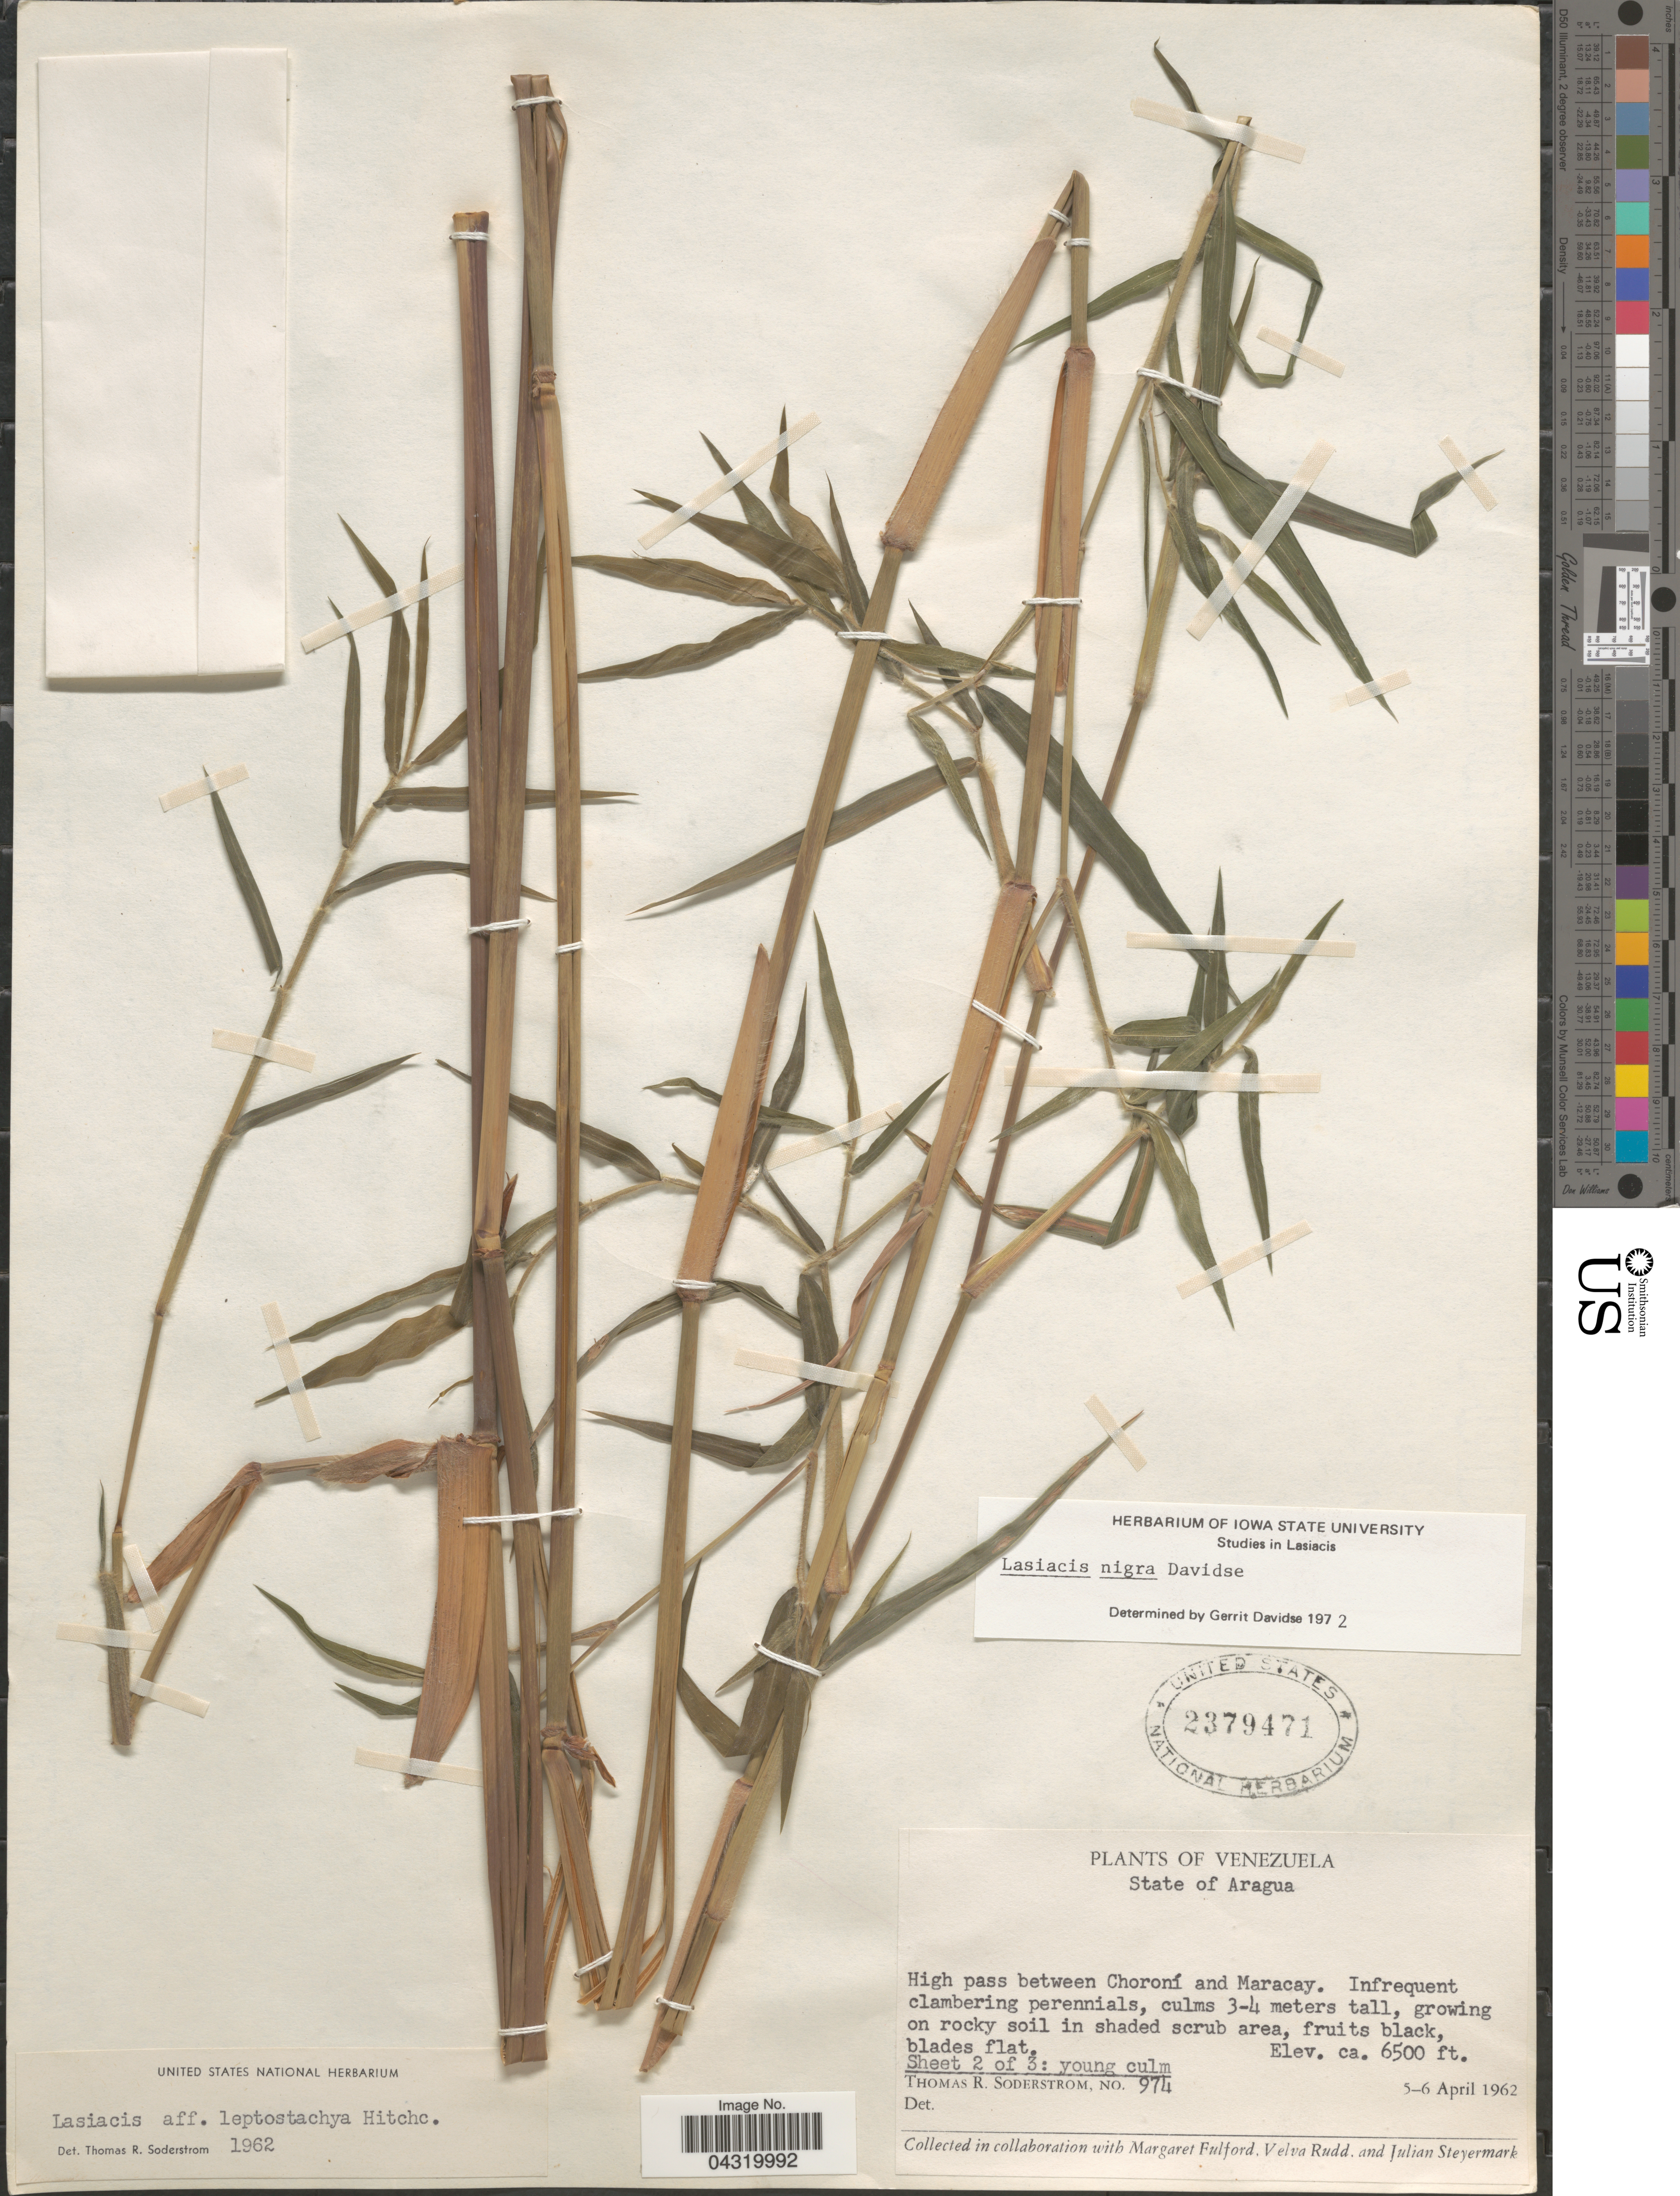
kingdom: Plantae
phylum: Tracheophyta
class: Liliopsida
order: Poales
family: Poaceae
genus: Lasiacis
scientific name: Lasiacis nigra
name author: Davidse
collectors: T. R. Soderstrom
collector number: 974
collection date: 1962-04-05/1962-04-06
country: Venezuela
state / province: Aragua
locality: High pass between Choroní and Maracay.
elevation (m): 1981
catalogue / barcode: US 2379471